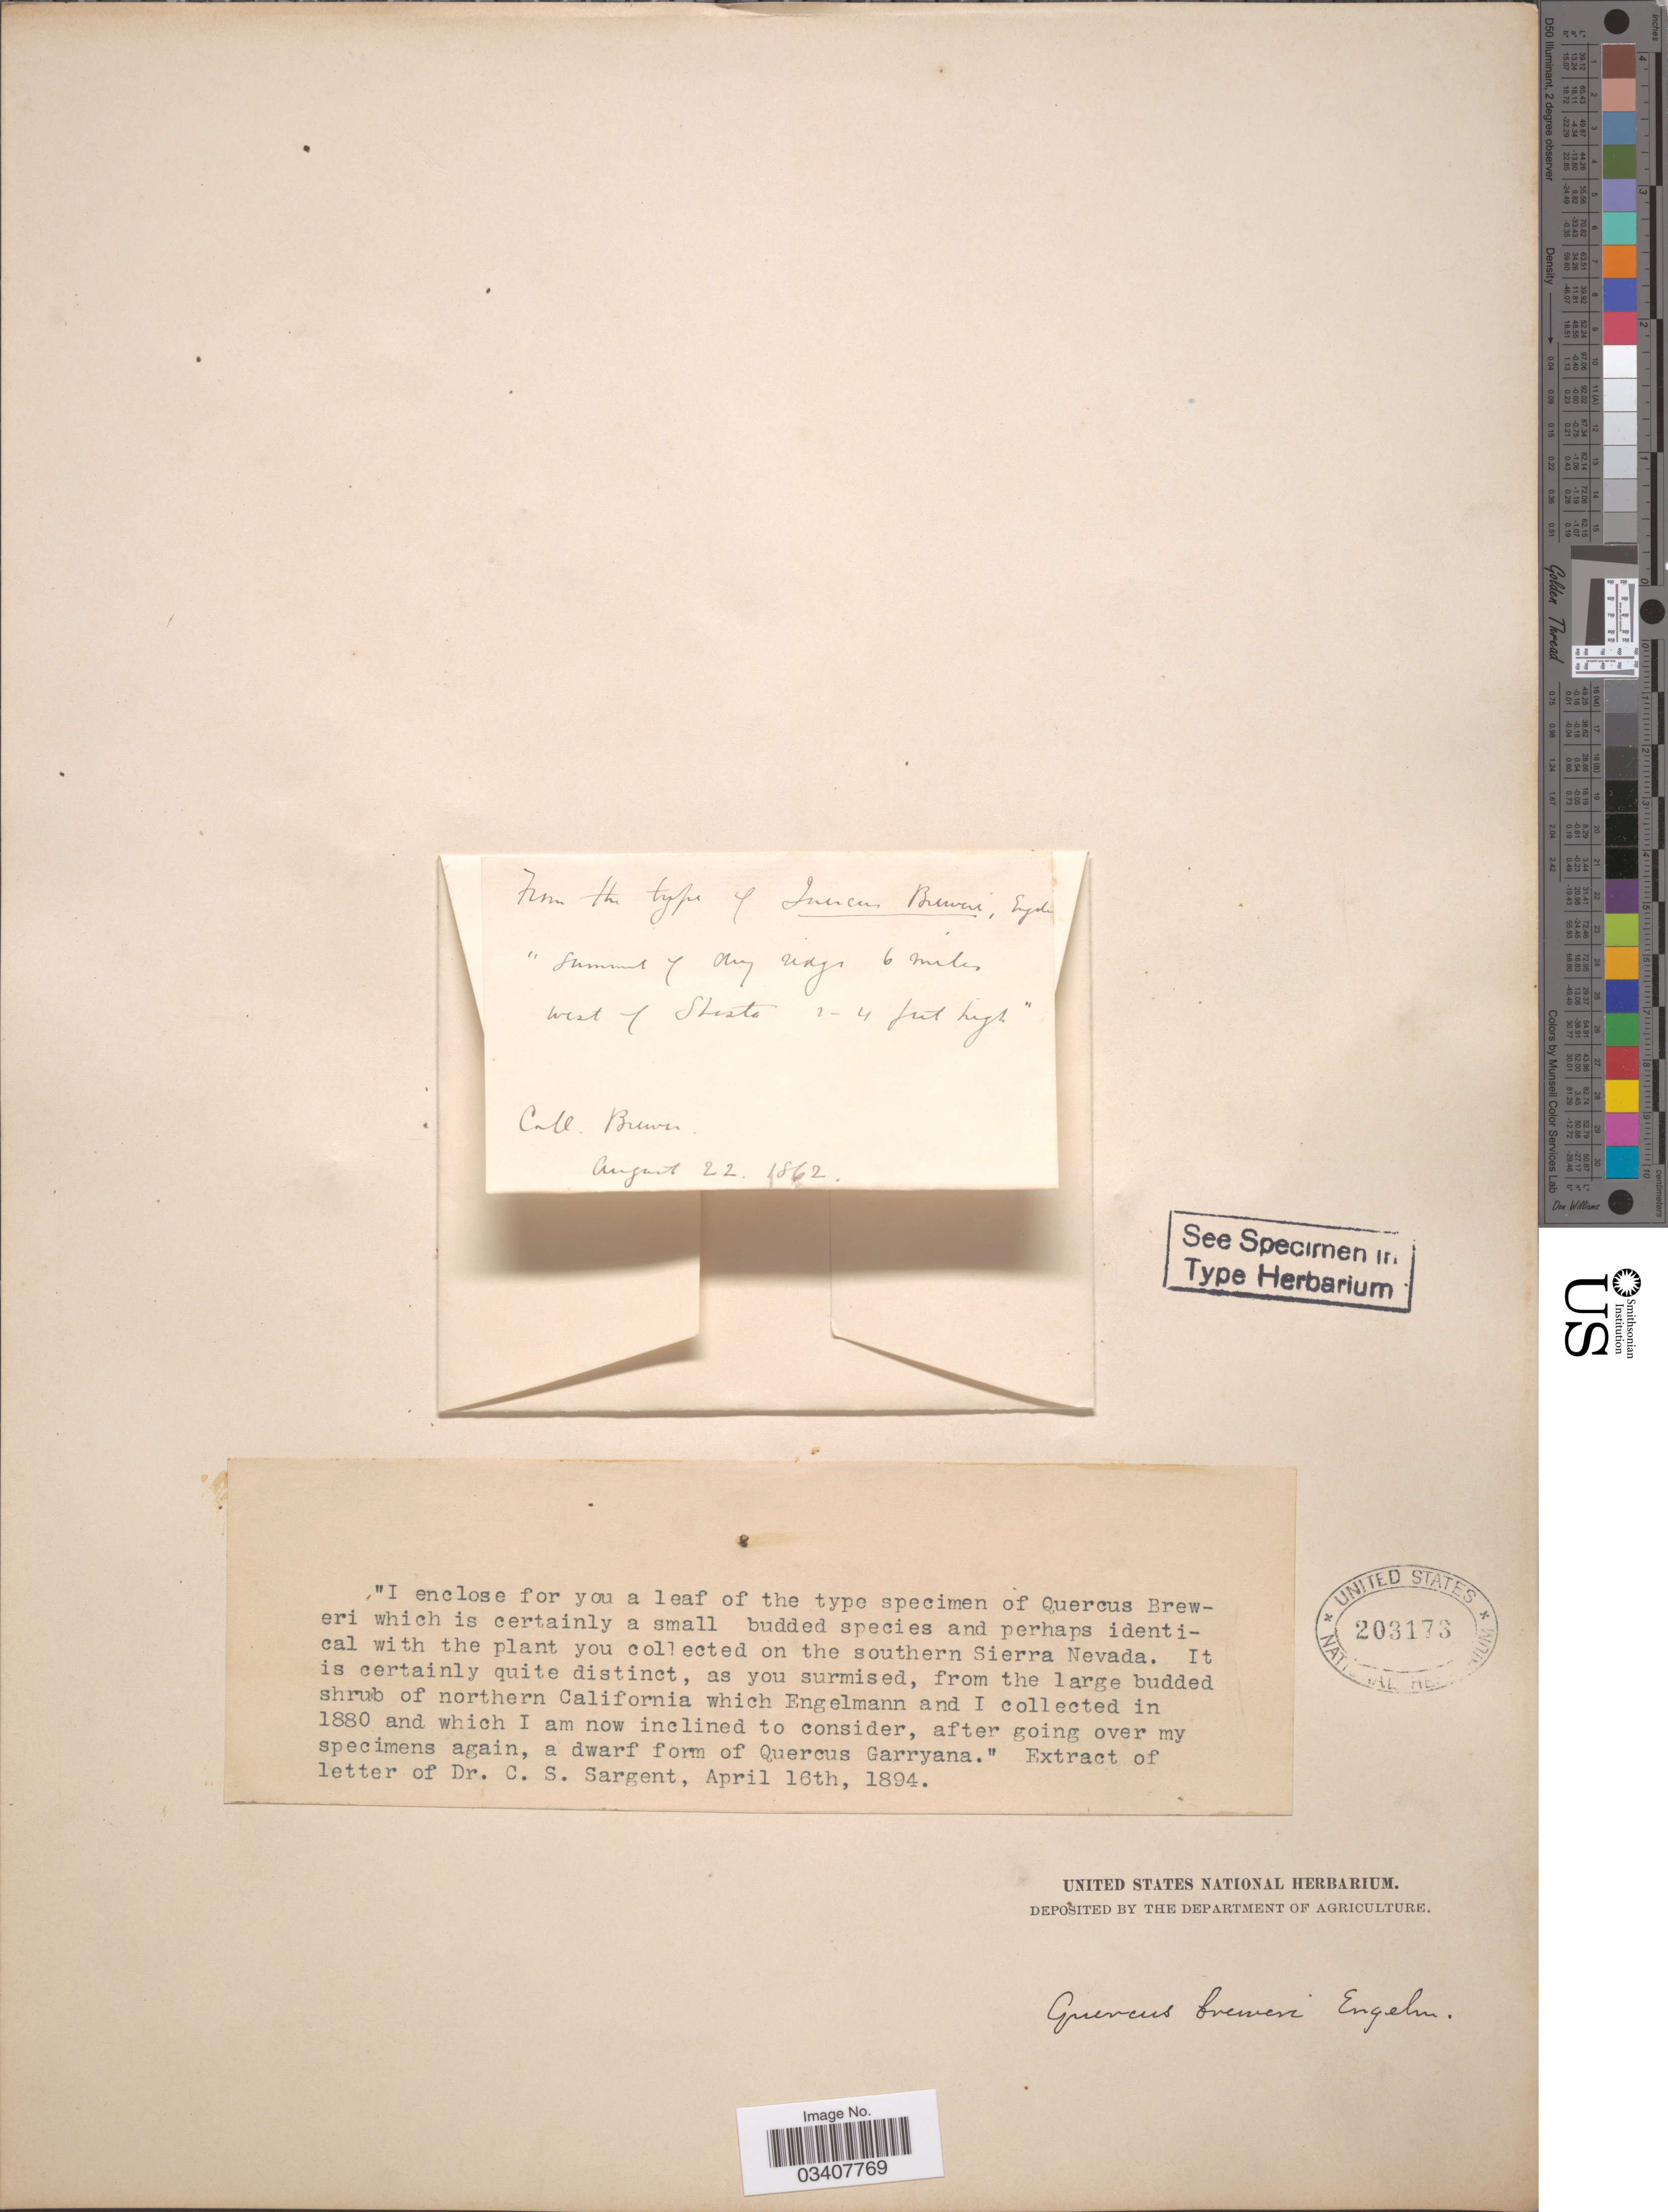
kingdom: Plantae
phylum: Tracheophyta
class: Magnoliopsida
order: Fagales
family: Fagaceae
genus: Quercus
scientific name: Quercus oerstediana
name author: R. Br.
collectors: -- Brown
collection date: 1862-08-22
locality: Summit of dry ridges 6 miles west of Sheste [interpreted].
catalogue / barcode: US 203173